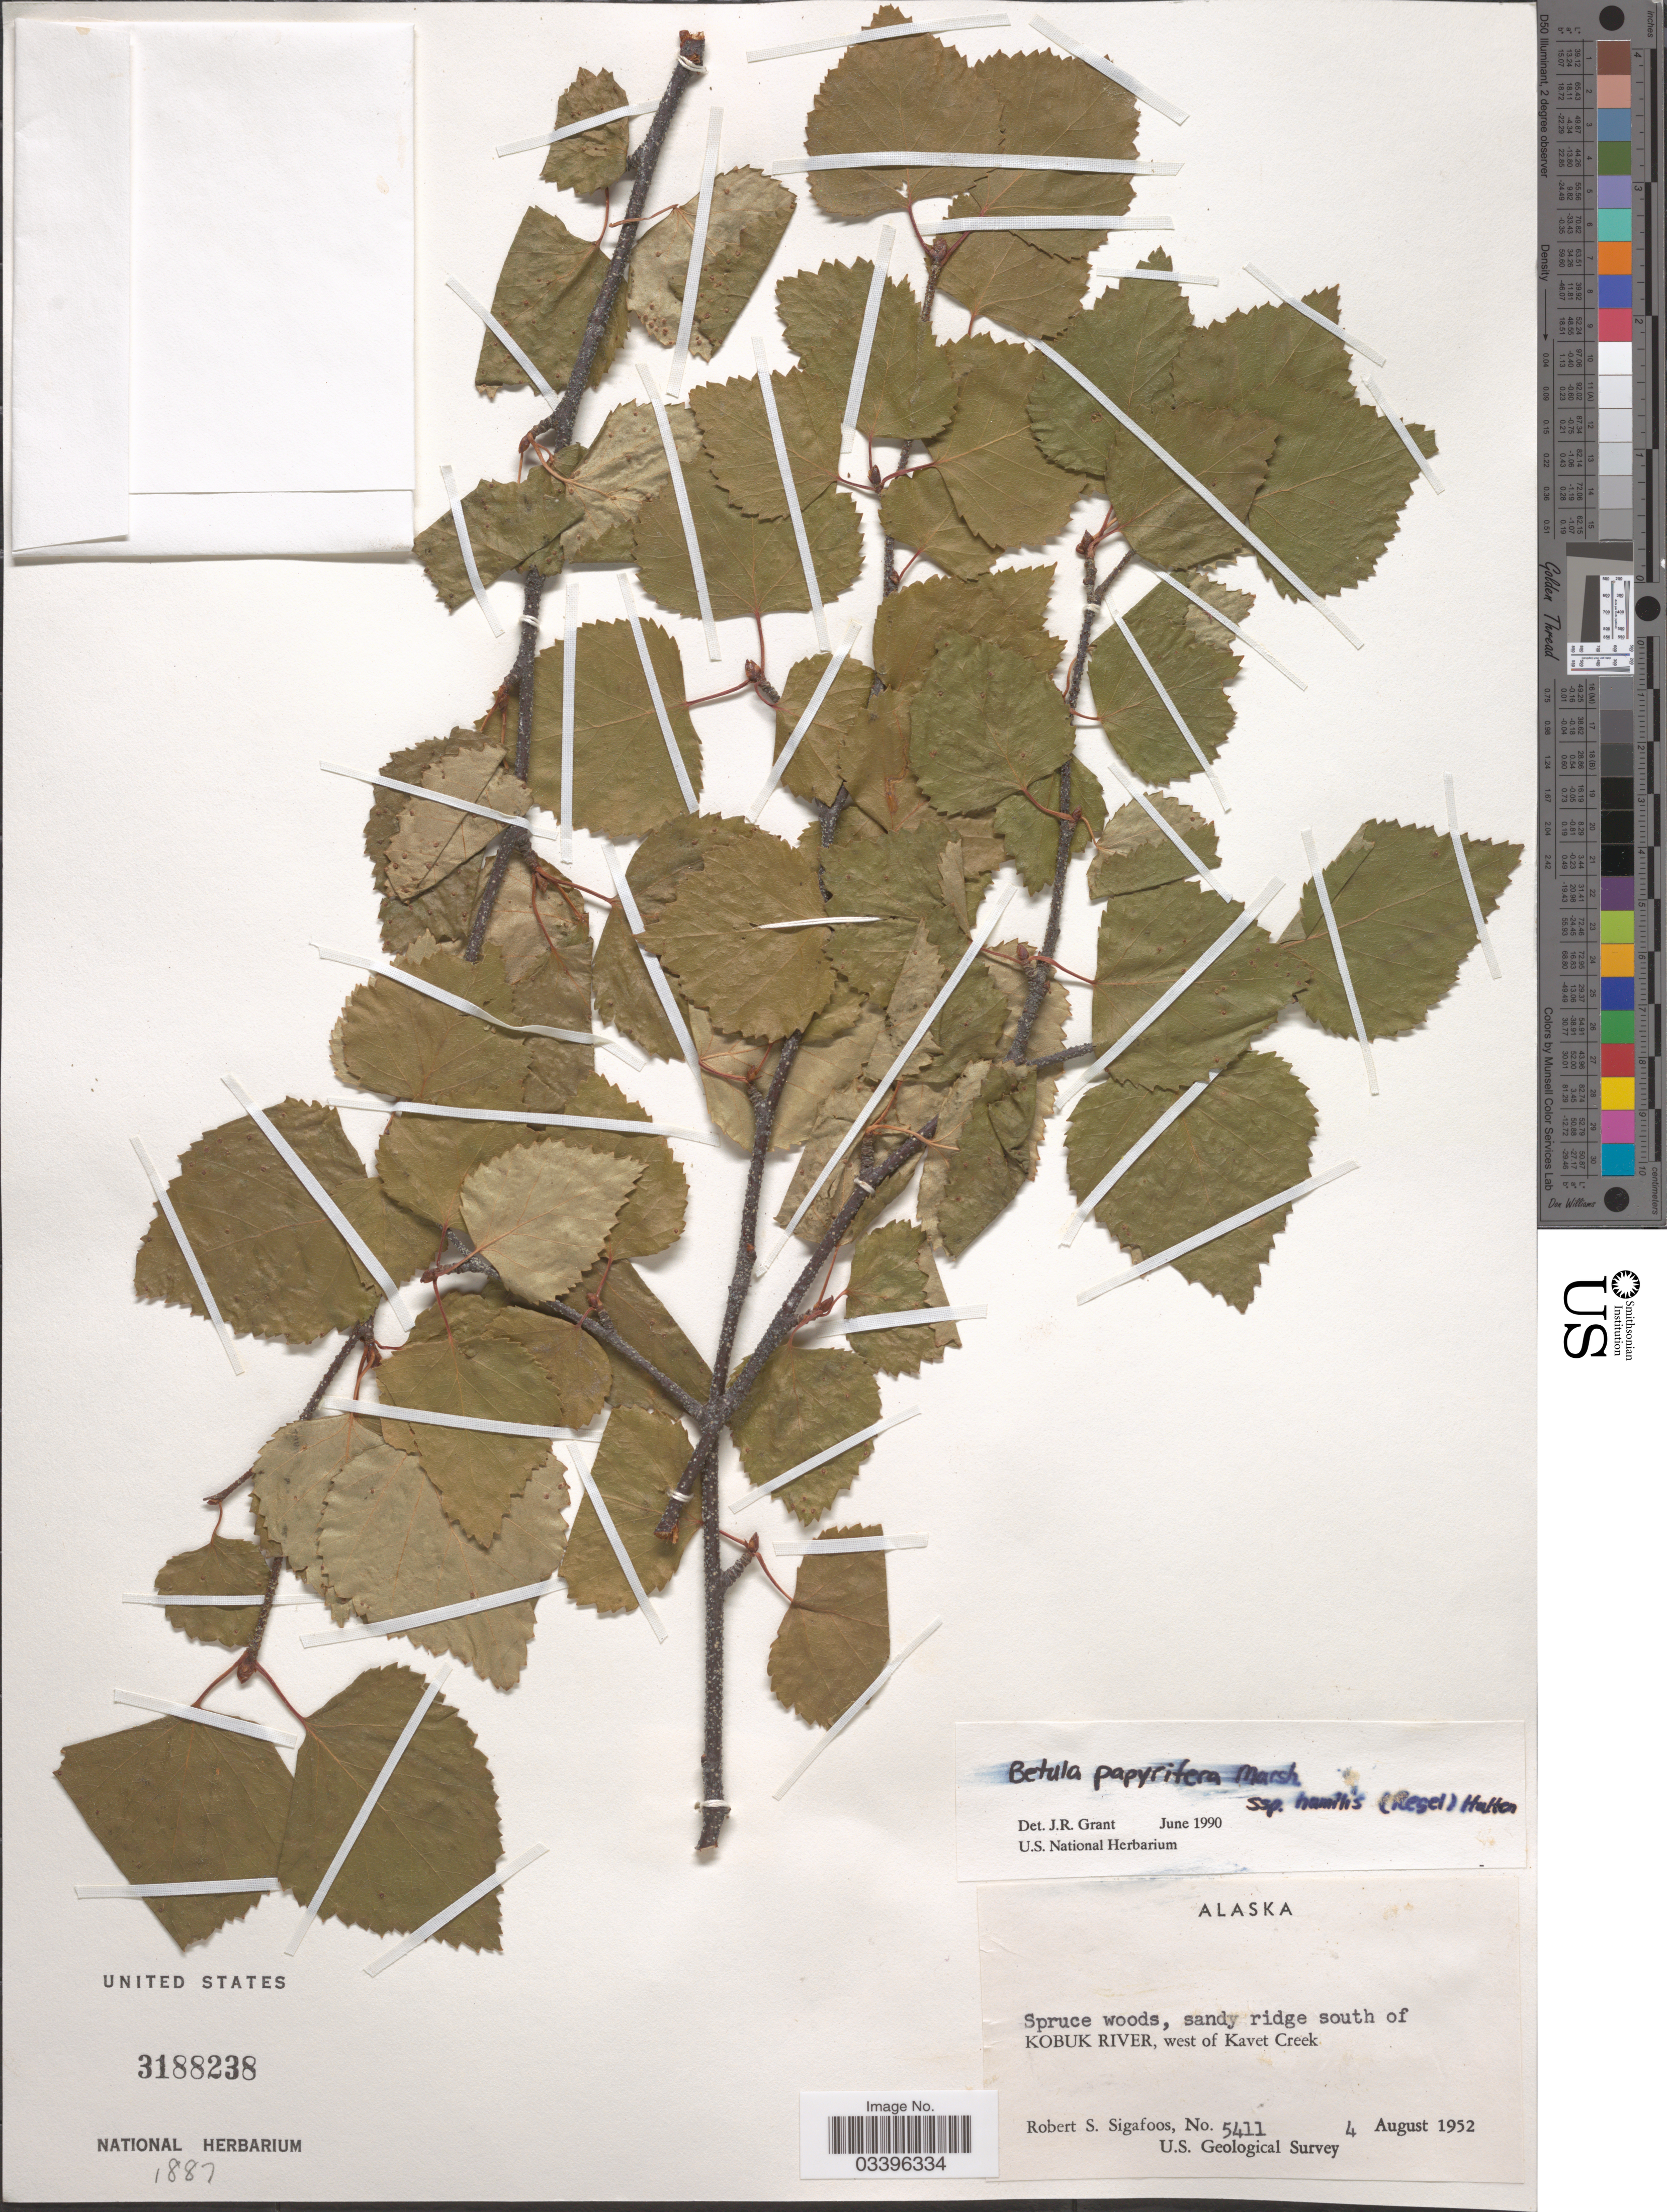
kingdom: Plantae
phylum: Tracheophyta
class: Magnoliopsida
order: Fagales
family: Betulaceae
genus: Betula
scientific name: Betula papyrifera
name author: Marshall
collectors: R. Sigafoos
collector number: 5411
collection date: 1952-08-04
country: United States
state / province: Alaska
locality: Sandy ridge south of Kobuk River, west of Kavet Creek.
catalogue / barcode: US 3188238